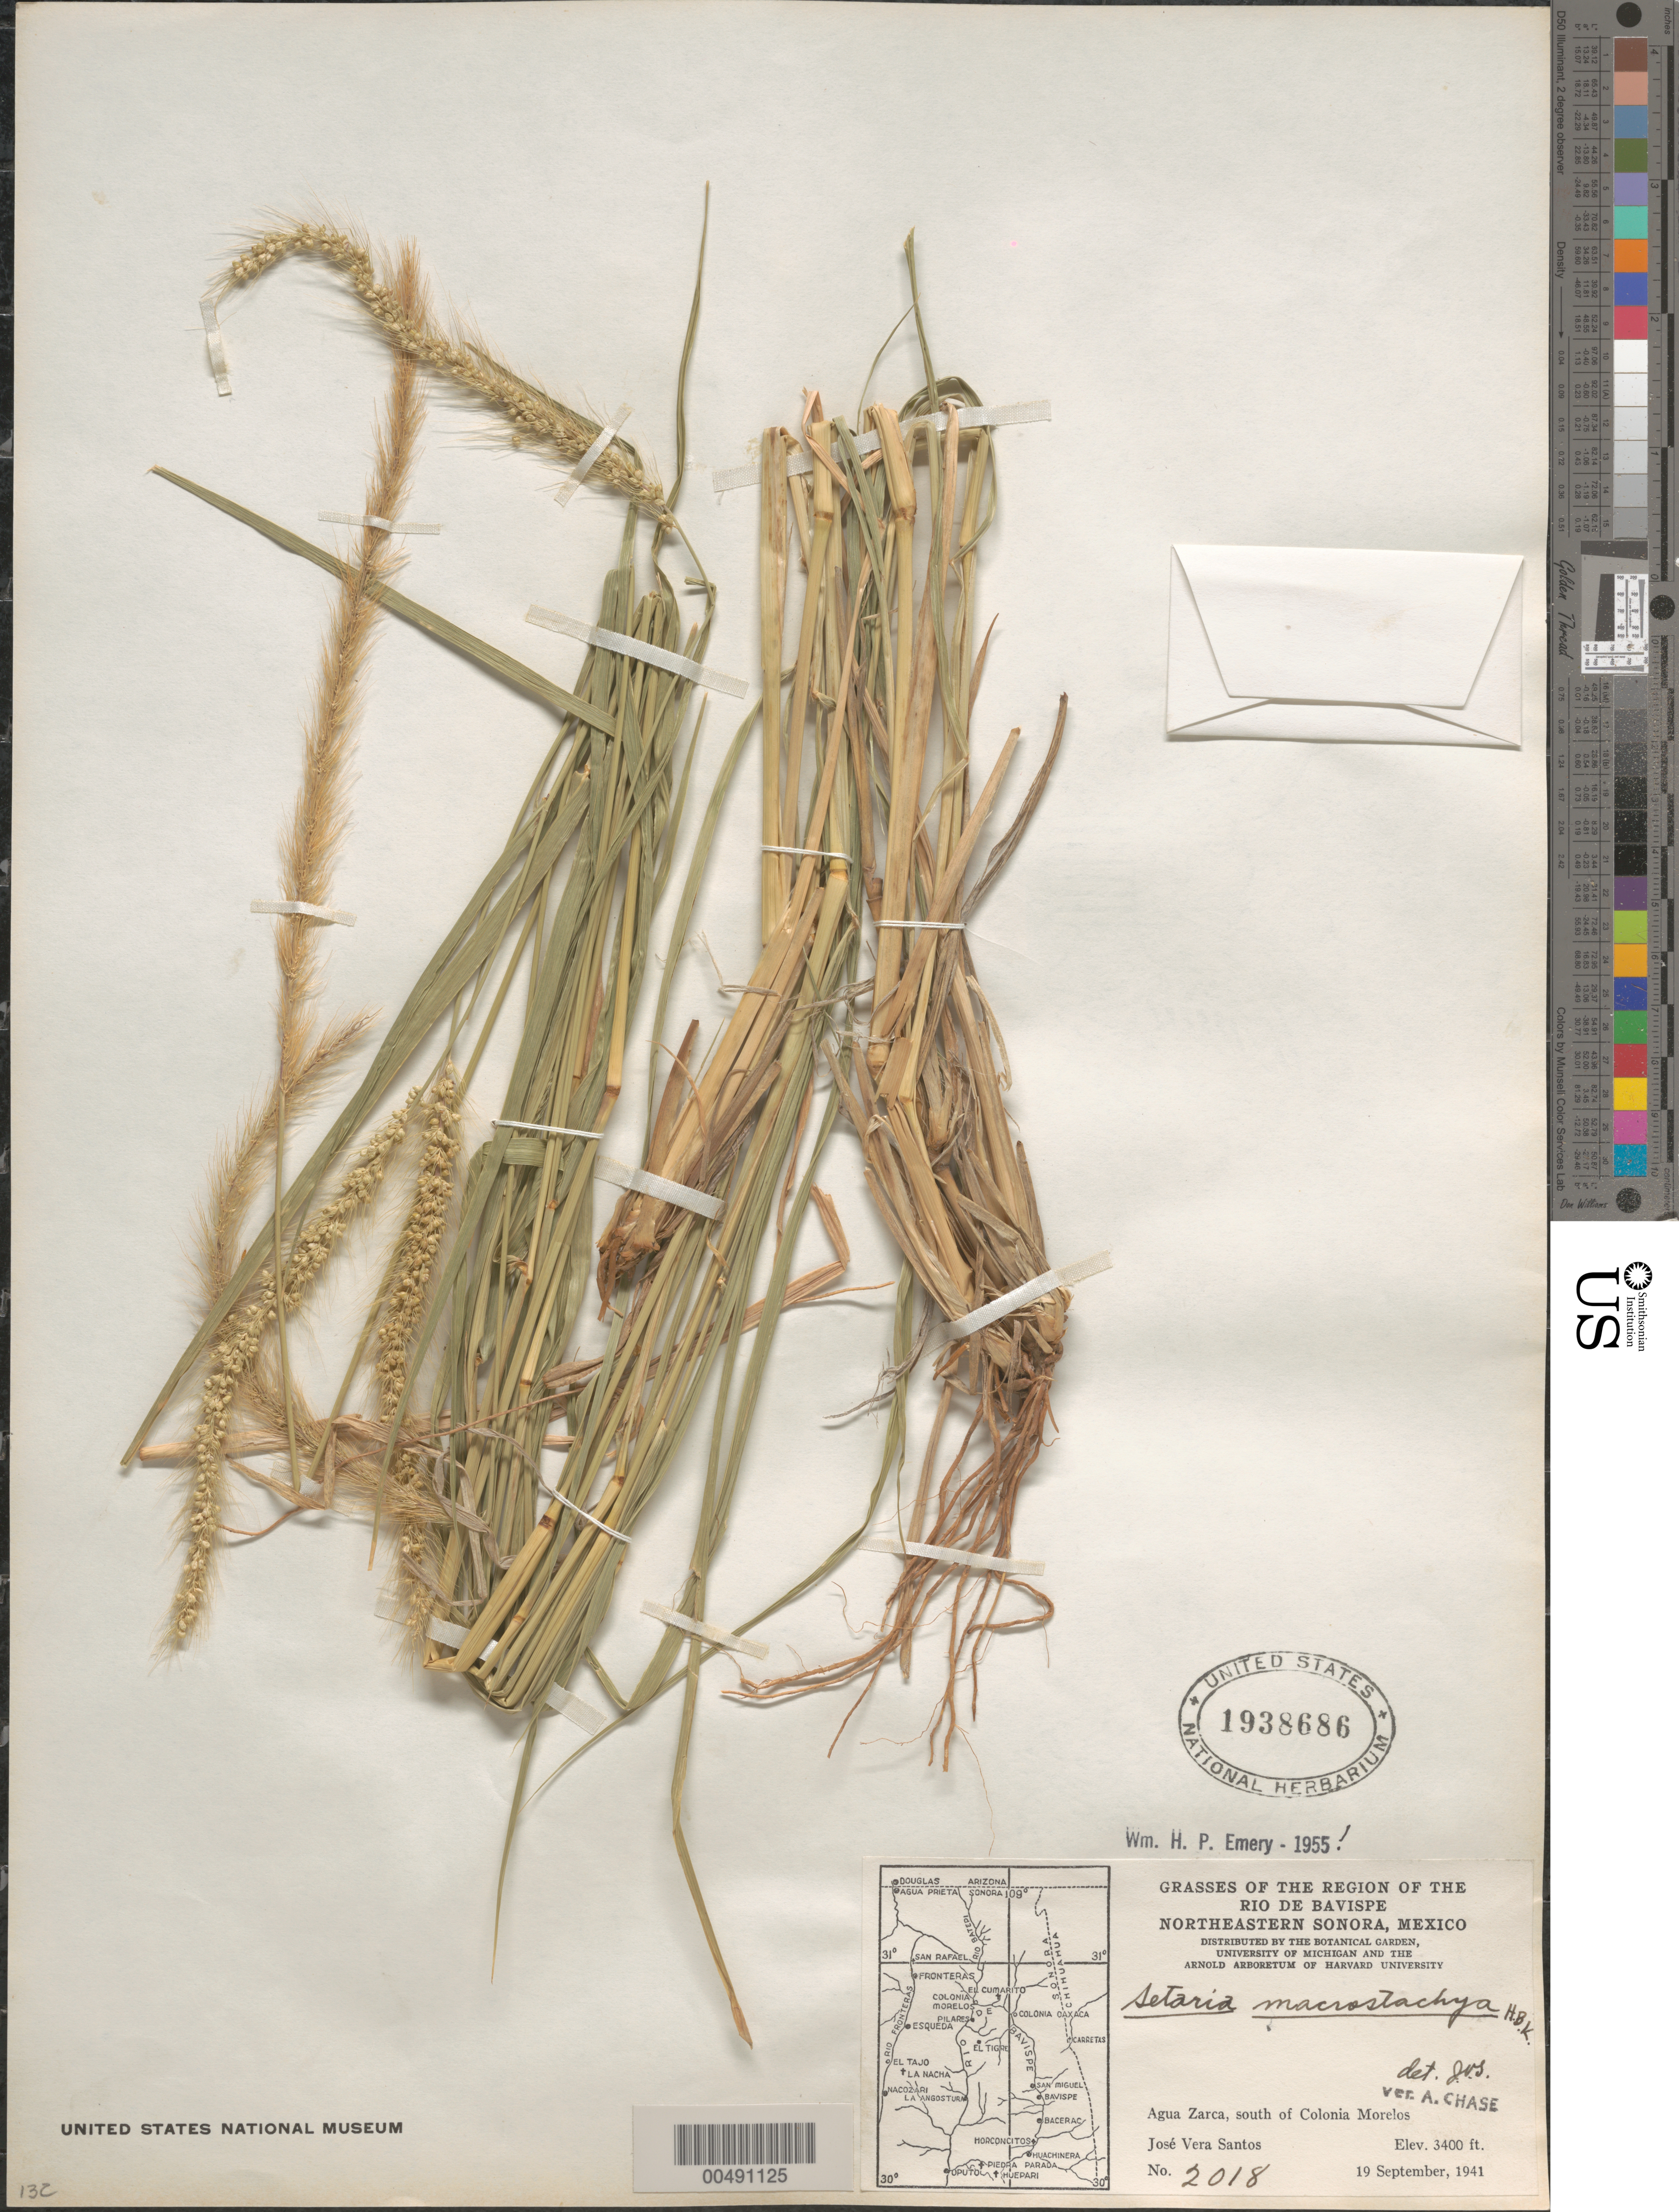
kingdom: Plantae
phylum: Tracheophyta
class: Liliopsida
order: Poales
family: Poaceae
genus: Setaria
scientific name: Setaria macrostachya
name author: Kunth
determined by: Emery, W. H. P.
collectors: J. V. Santos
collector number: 2018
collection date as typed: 19 Sep 1941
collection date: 1941-09-19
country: Mexico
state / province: Sonora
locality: Region of the Rio de Bavispe, NE Sonora, Agua Zarca, S of Colonia Morelos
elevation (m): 1036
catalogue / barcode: US 1938686